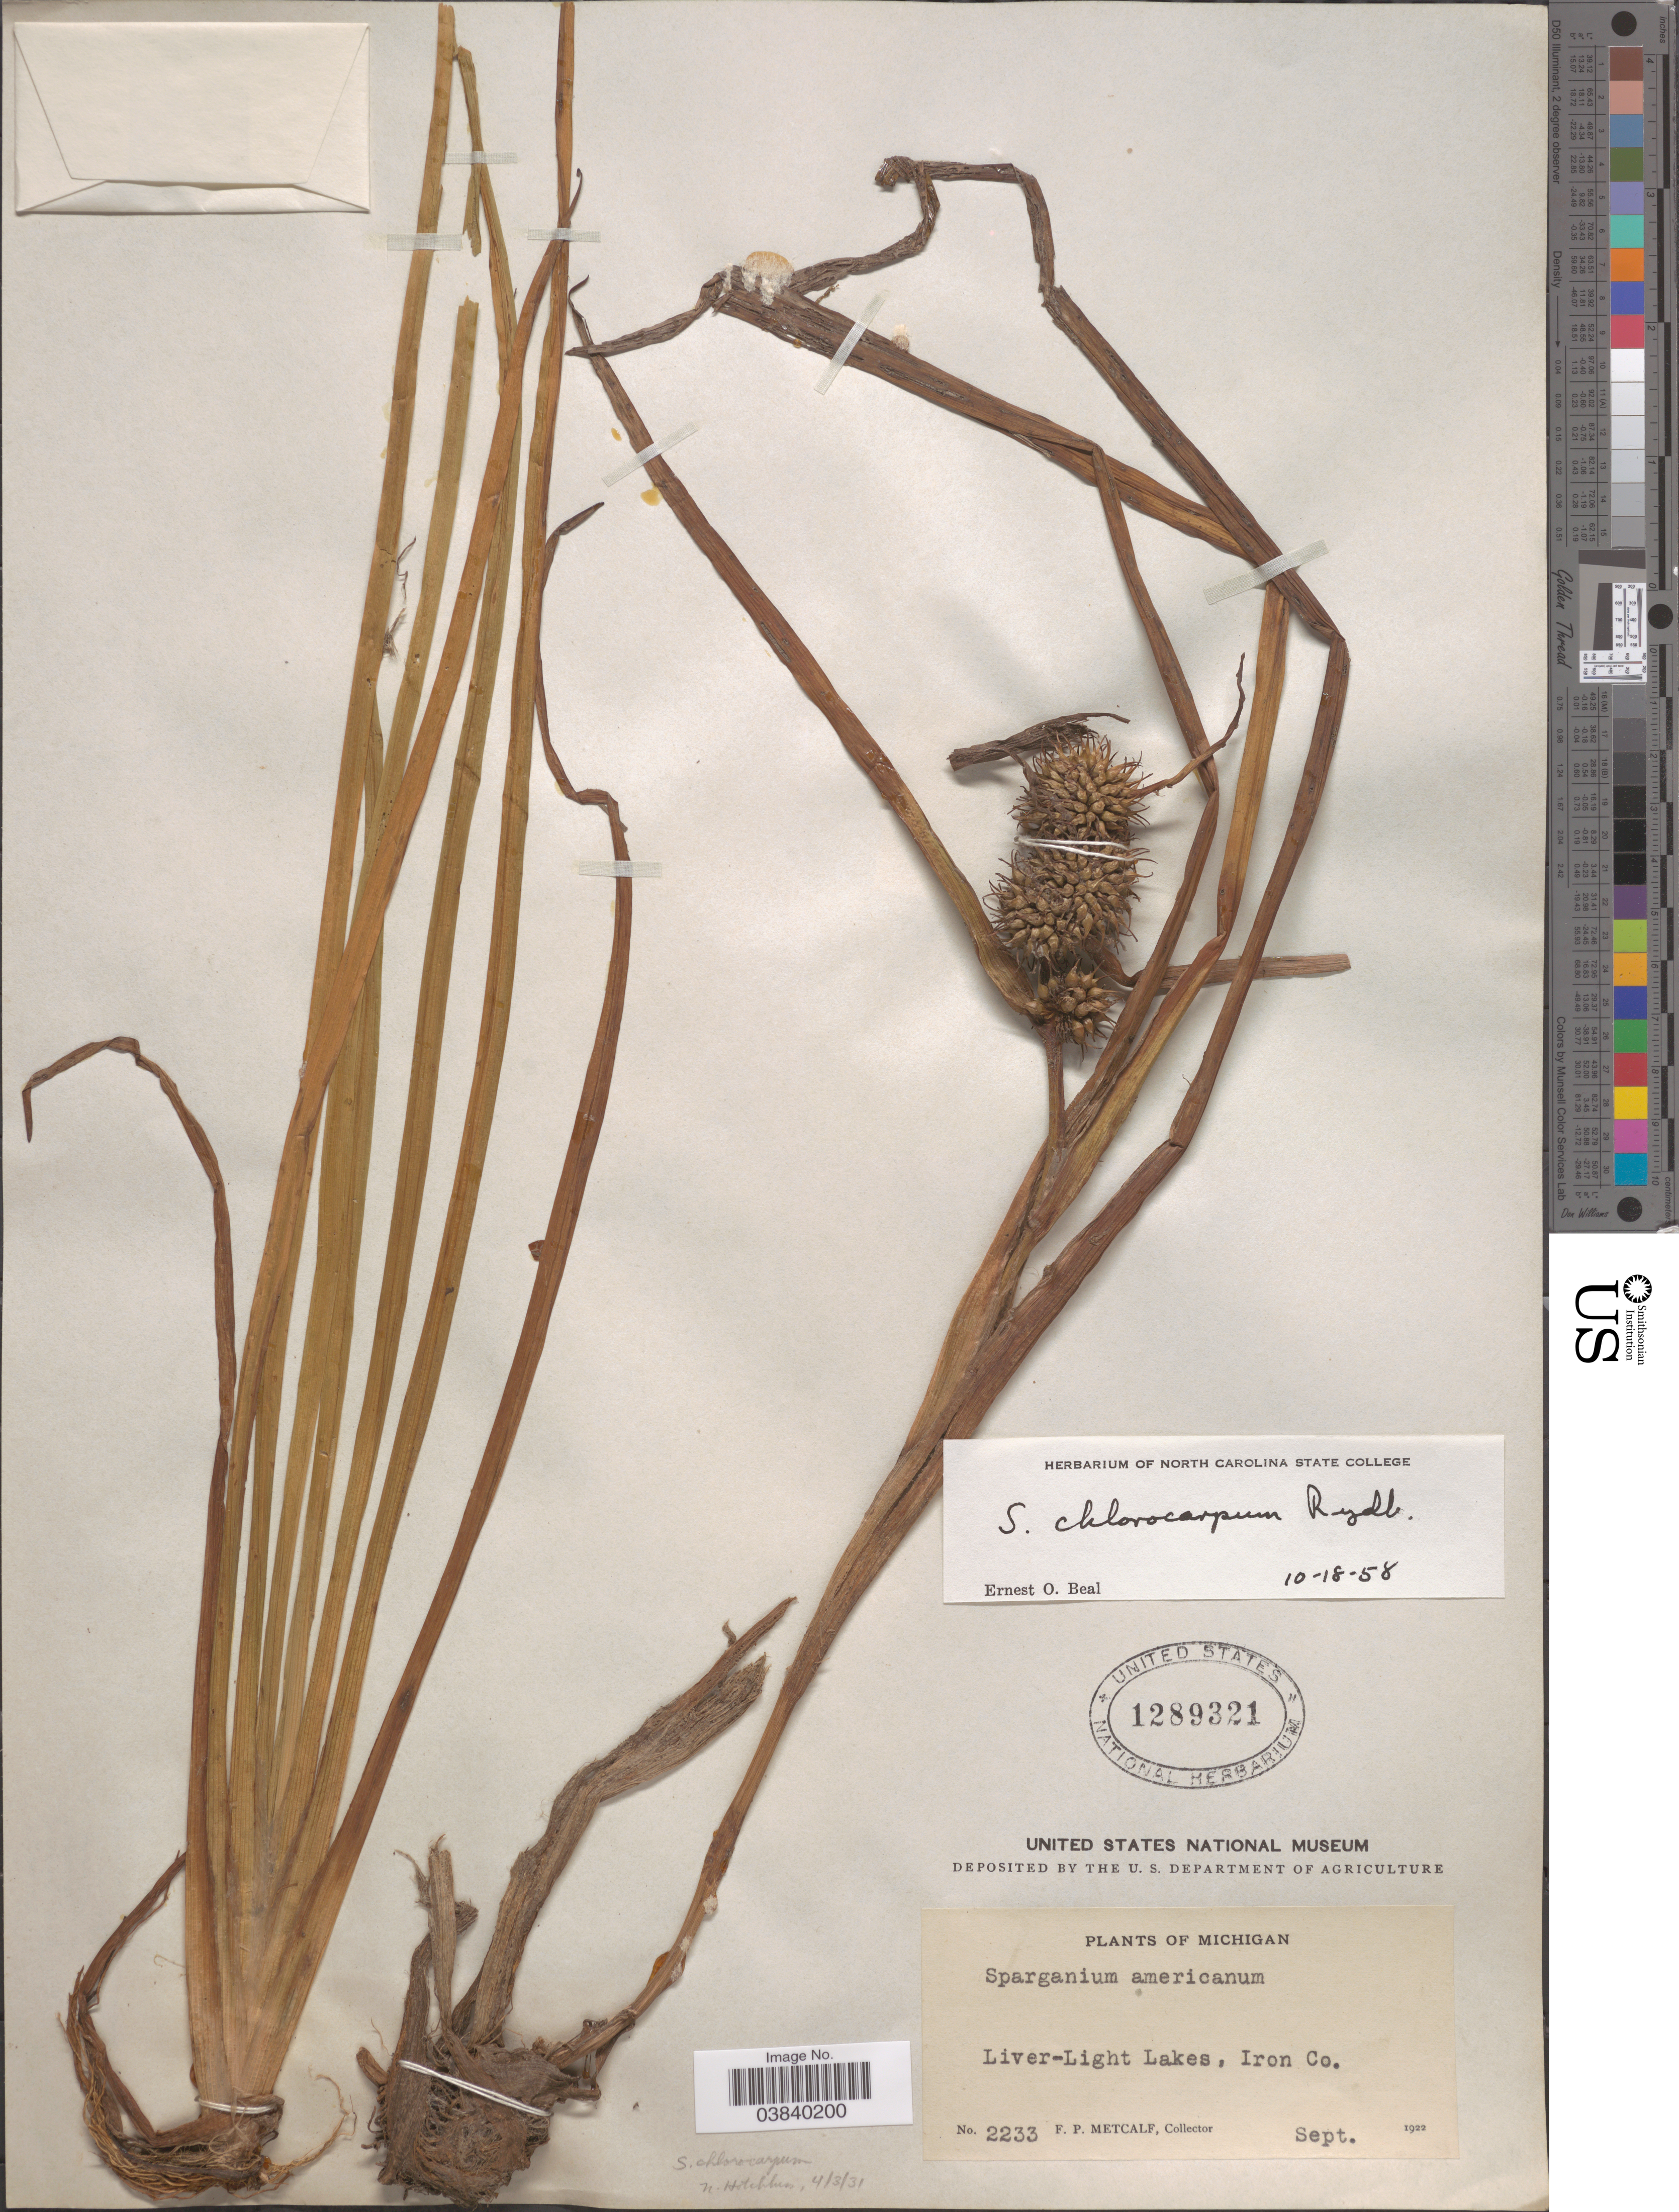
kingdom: Plantae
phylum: Tracheophyta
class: Liliopsida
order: Poales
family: Typhaceae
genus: Sparganium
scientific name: Sparganium chlorocarpum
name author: Rydb.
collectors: F. Metcalf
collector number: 2233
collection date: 1922-09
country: United States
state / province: Michigan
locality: Liver-Light Lakes, Iron Co.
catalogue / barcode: US 1289321